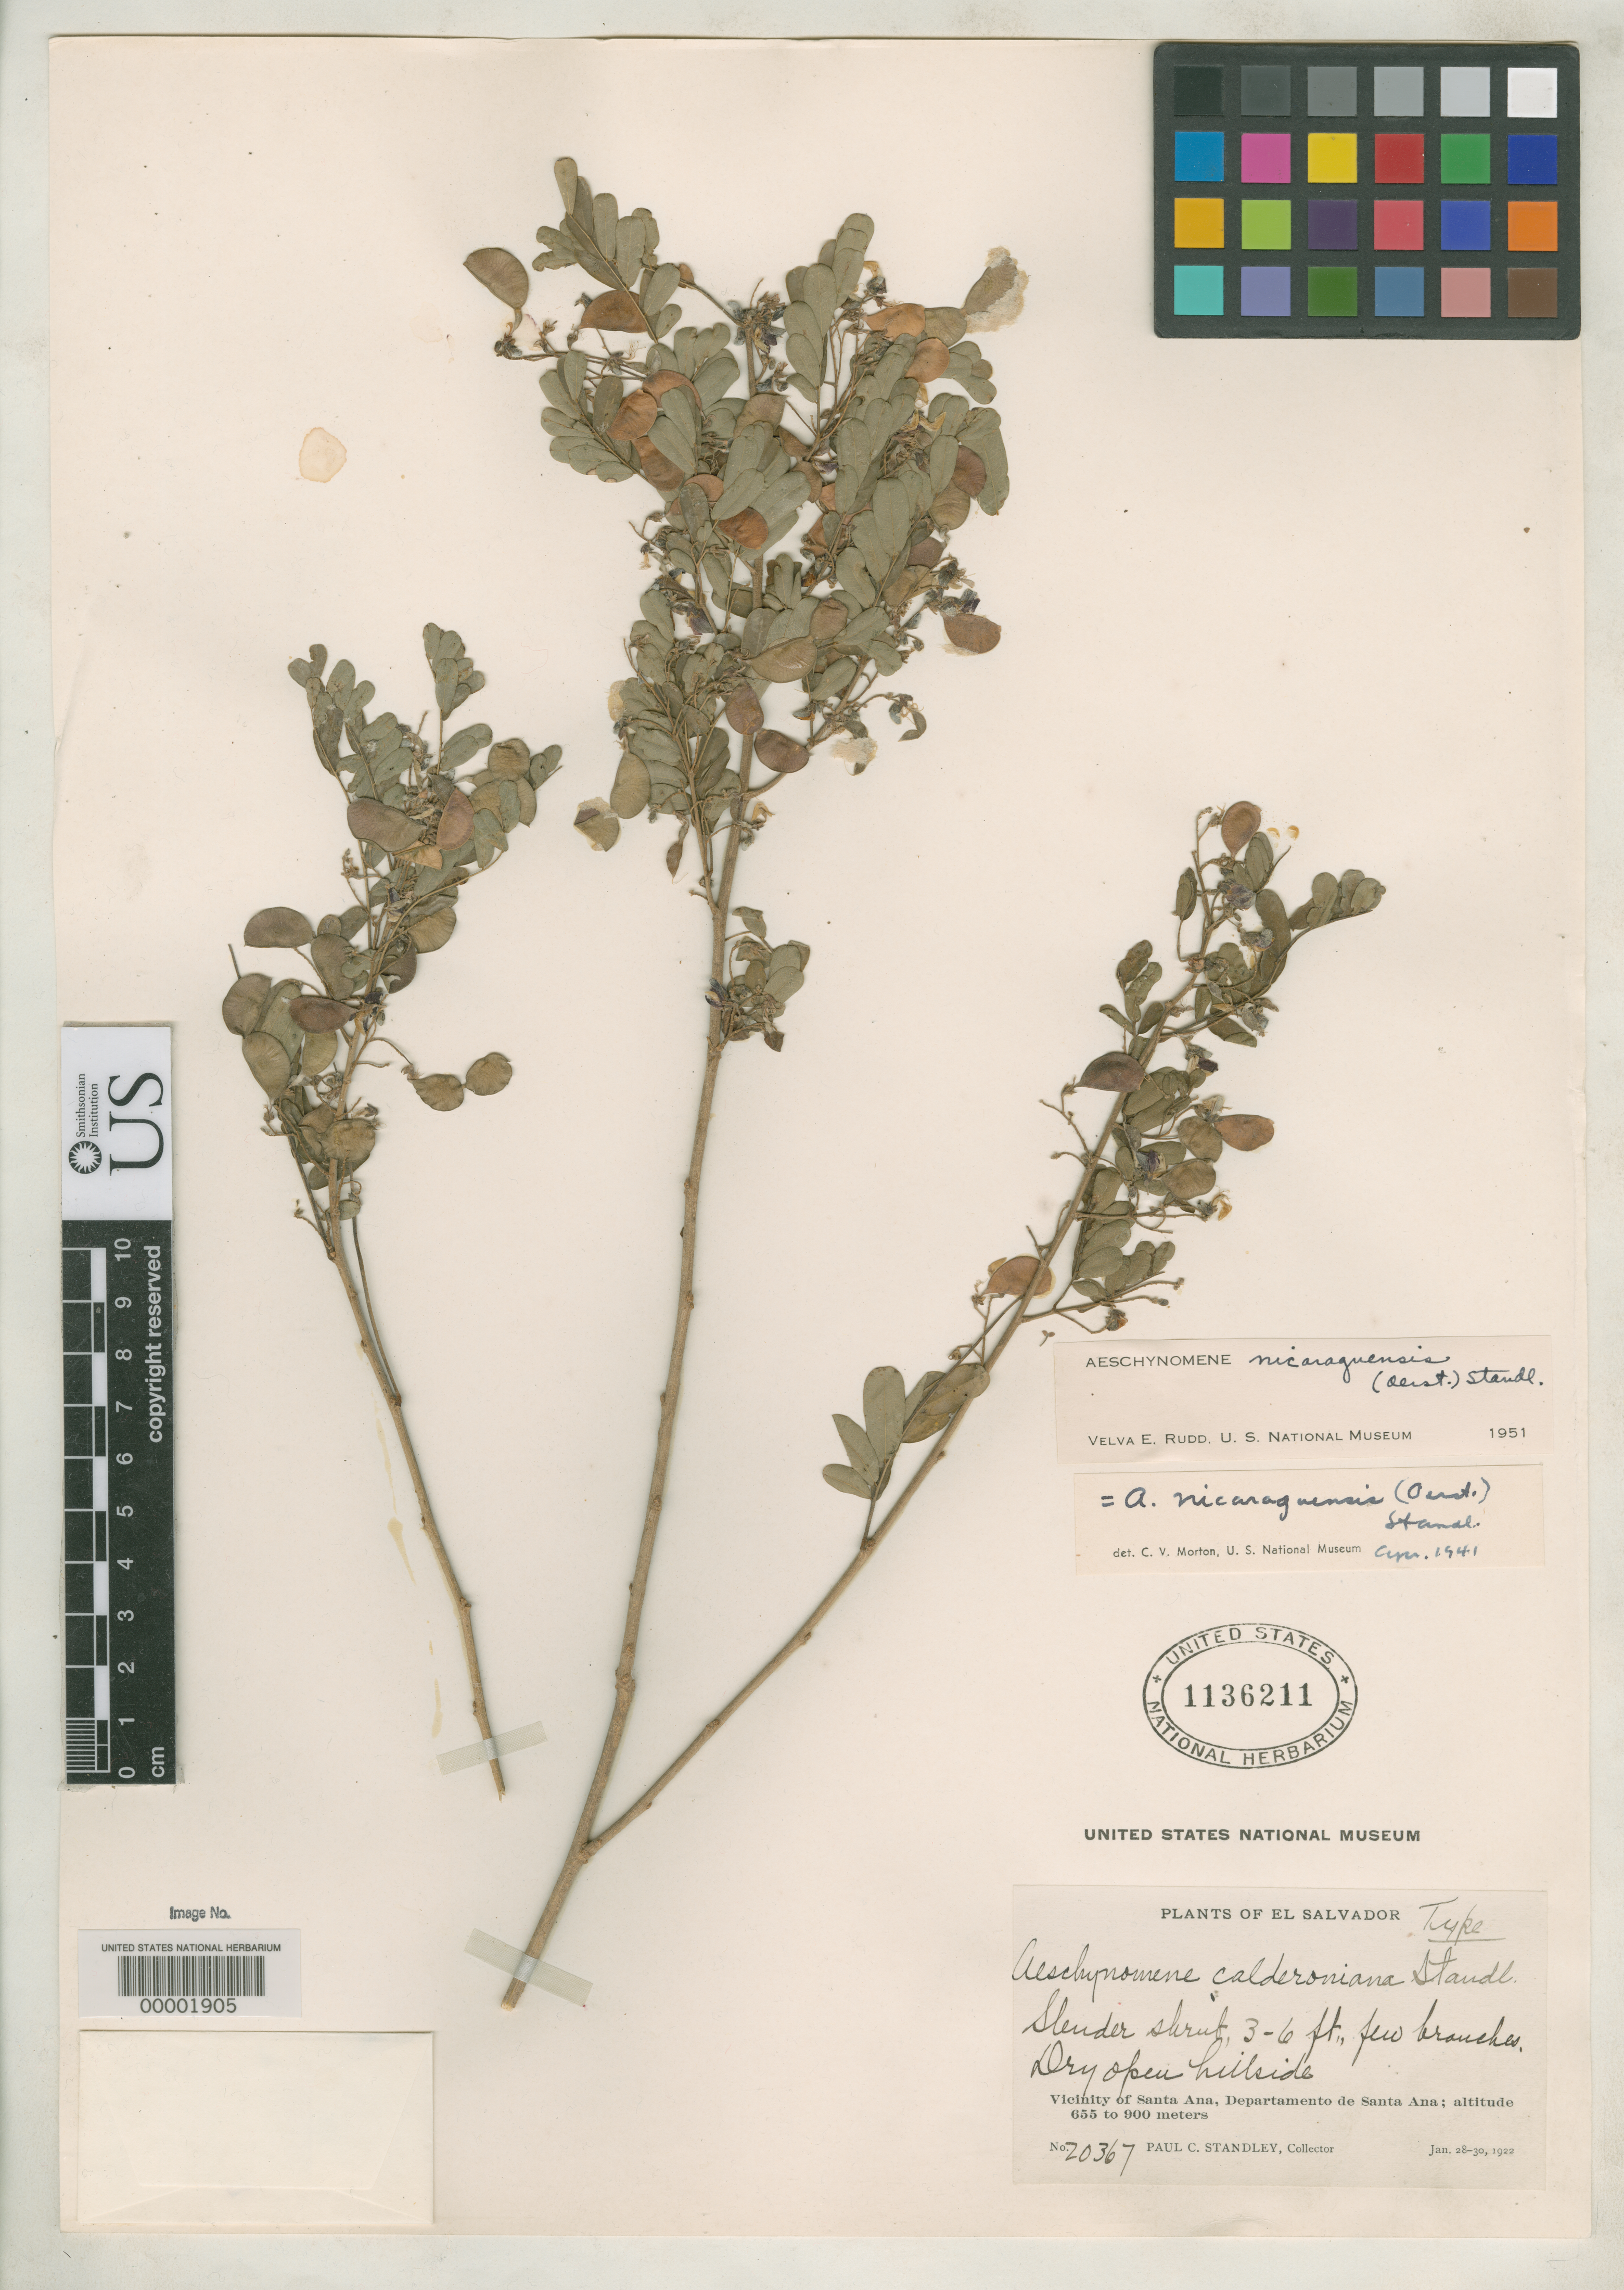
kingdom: Plantae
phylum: Tracheophyta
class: Magnoliopsida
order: Fabales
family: Fabaceae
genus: Aeschynomene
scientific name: Aeschynomene calderoniana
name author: Standl.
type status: Holotype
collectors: P. C. Standley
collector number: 20367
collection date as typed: Jan 1922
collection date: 1922-01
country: El Salvador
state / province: Santa Ana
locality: Above Santa Ana.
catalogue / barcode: US 1136211